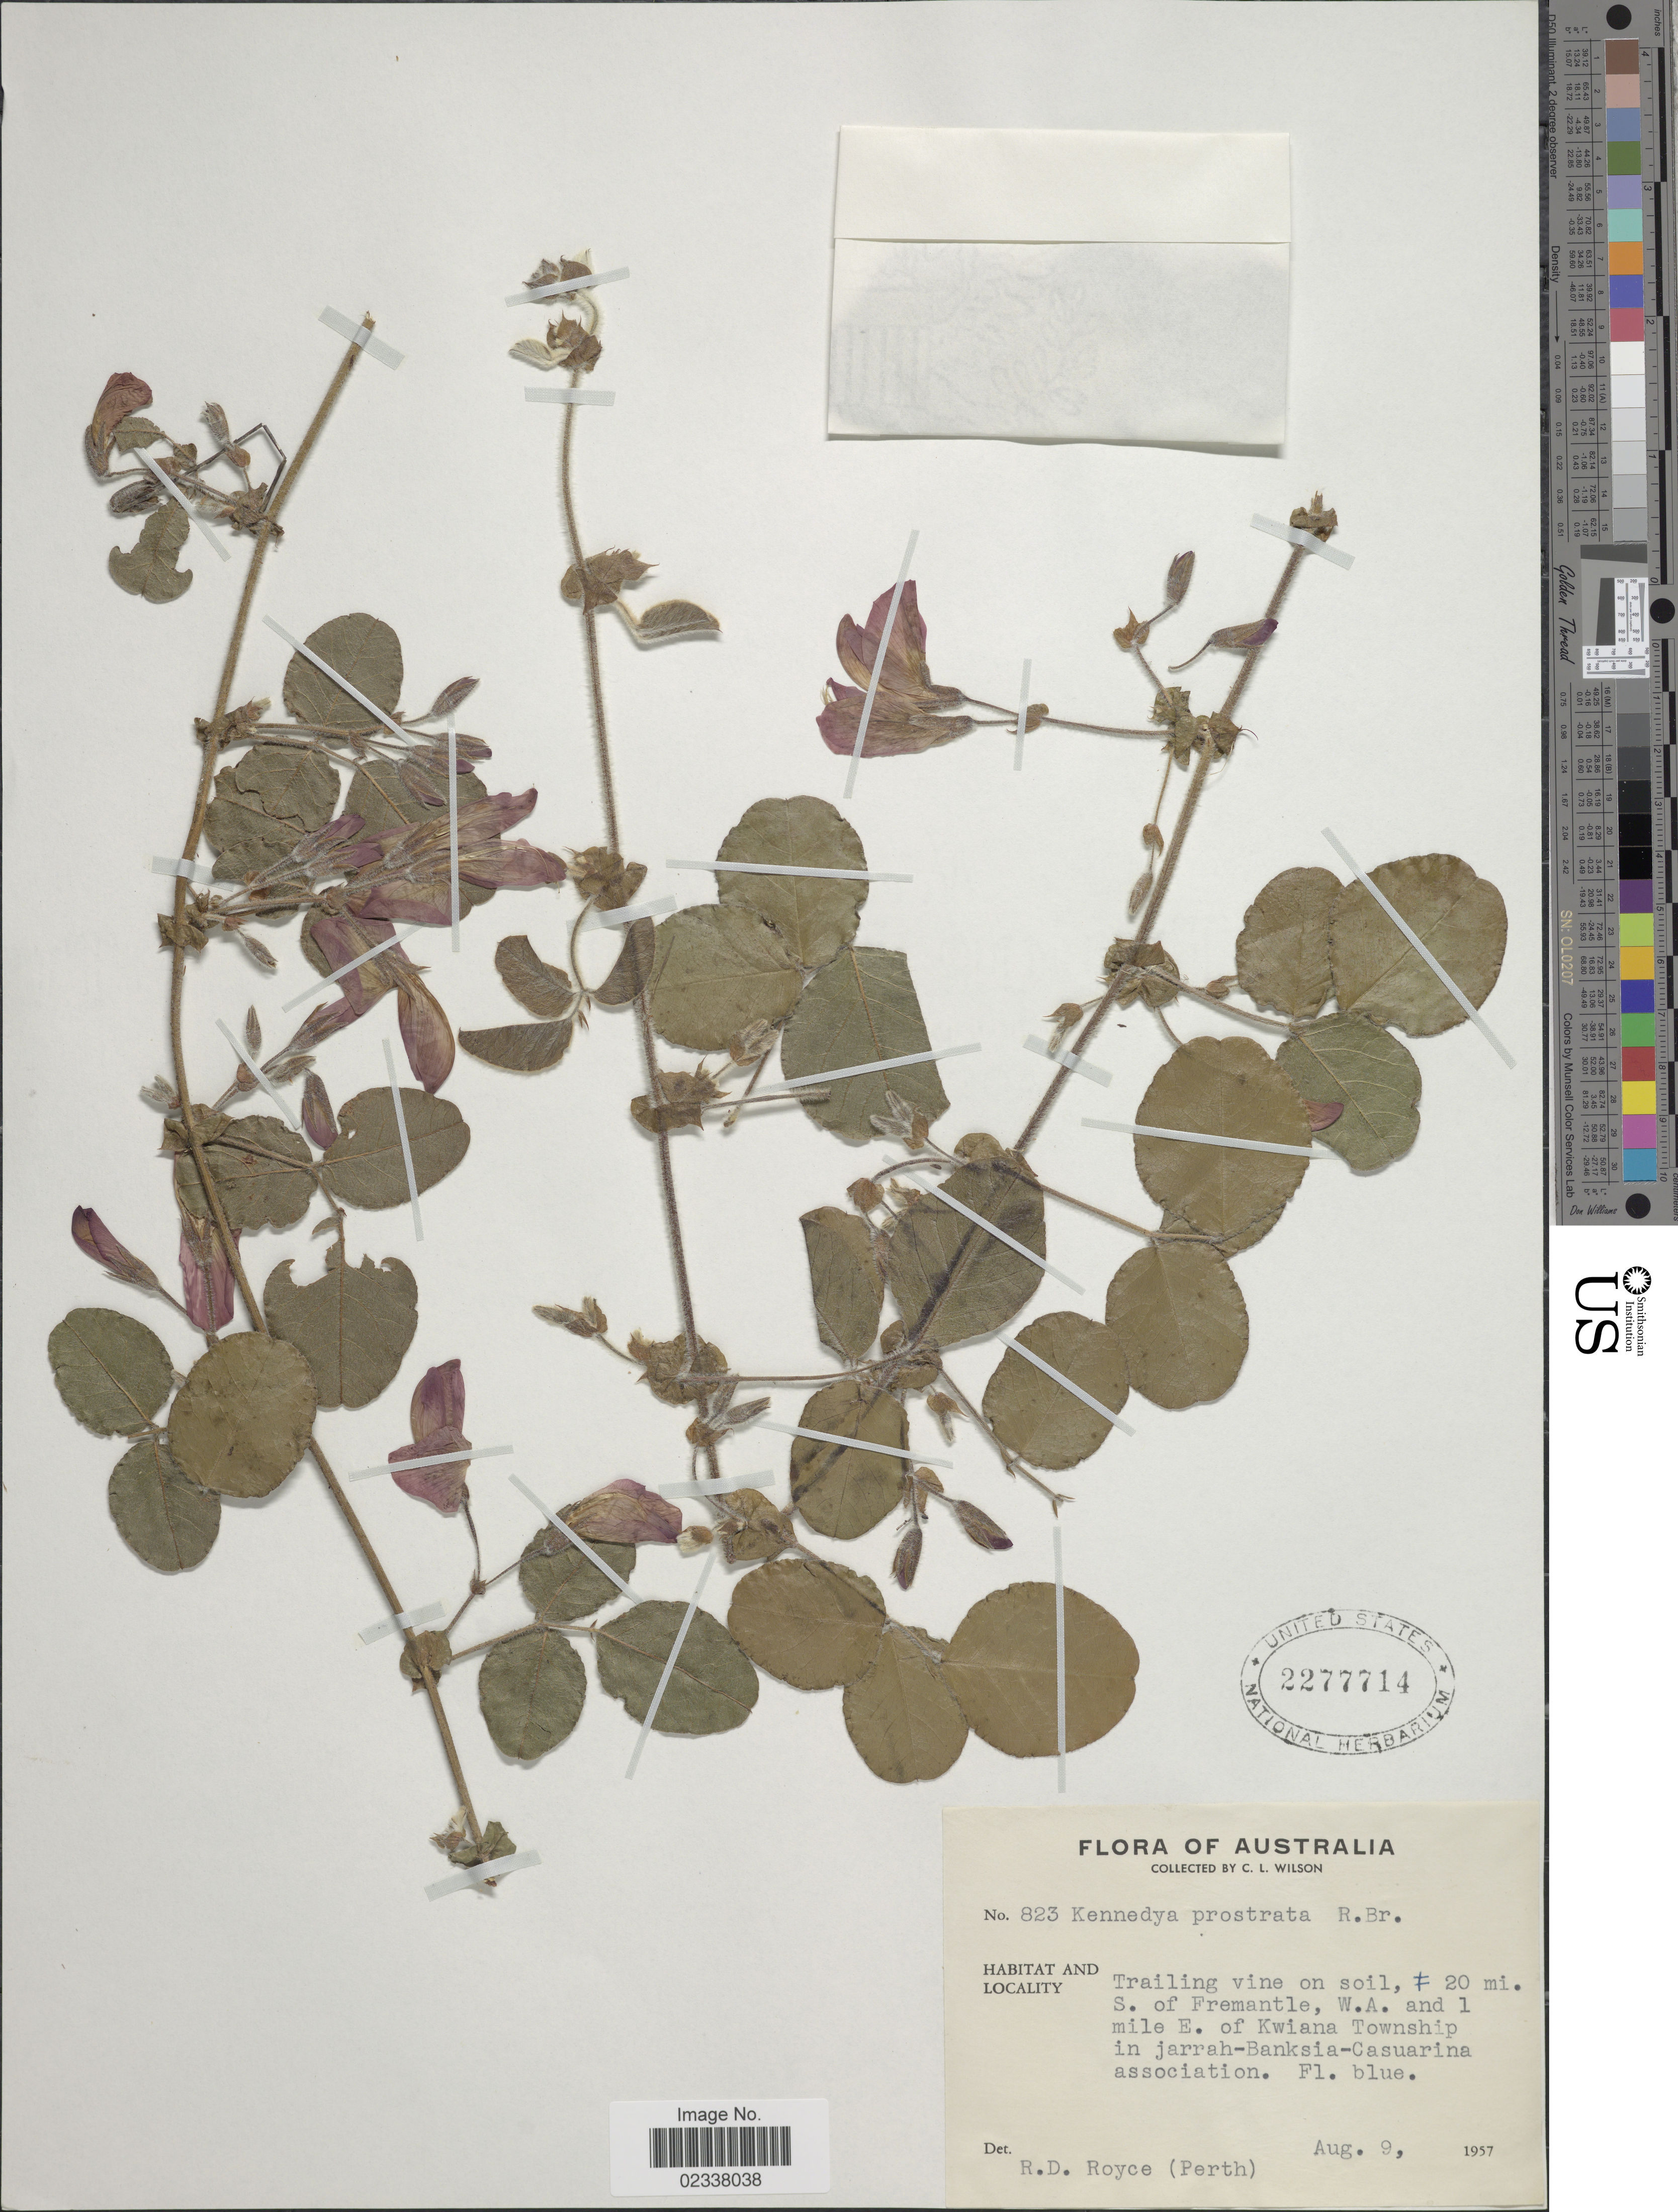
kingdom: Plantae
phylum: Tracheophyta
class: Magnoliopsida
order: Fabales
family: Fabaceae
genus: Kennedia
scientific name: Kennedia prostrata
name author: R. Br.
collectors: C. L. Wilson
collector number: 823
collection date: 1957-08-09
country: Australia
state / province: Western Australia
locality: ± 20 mi S. of Fremantle, W.A. and 1 mile E of Kwiana Township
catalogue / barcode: US 2277714